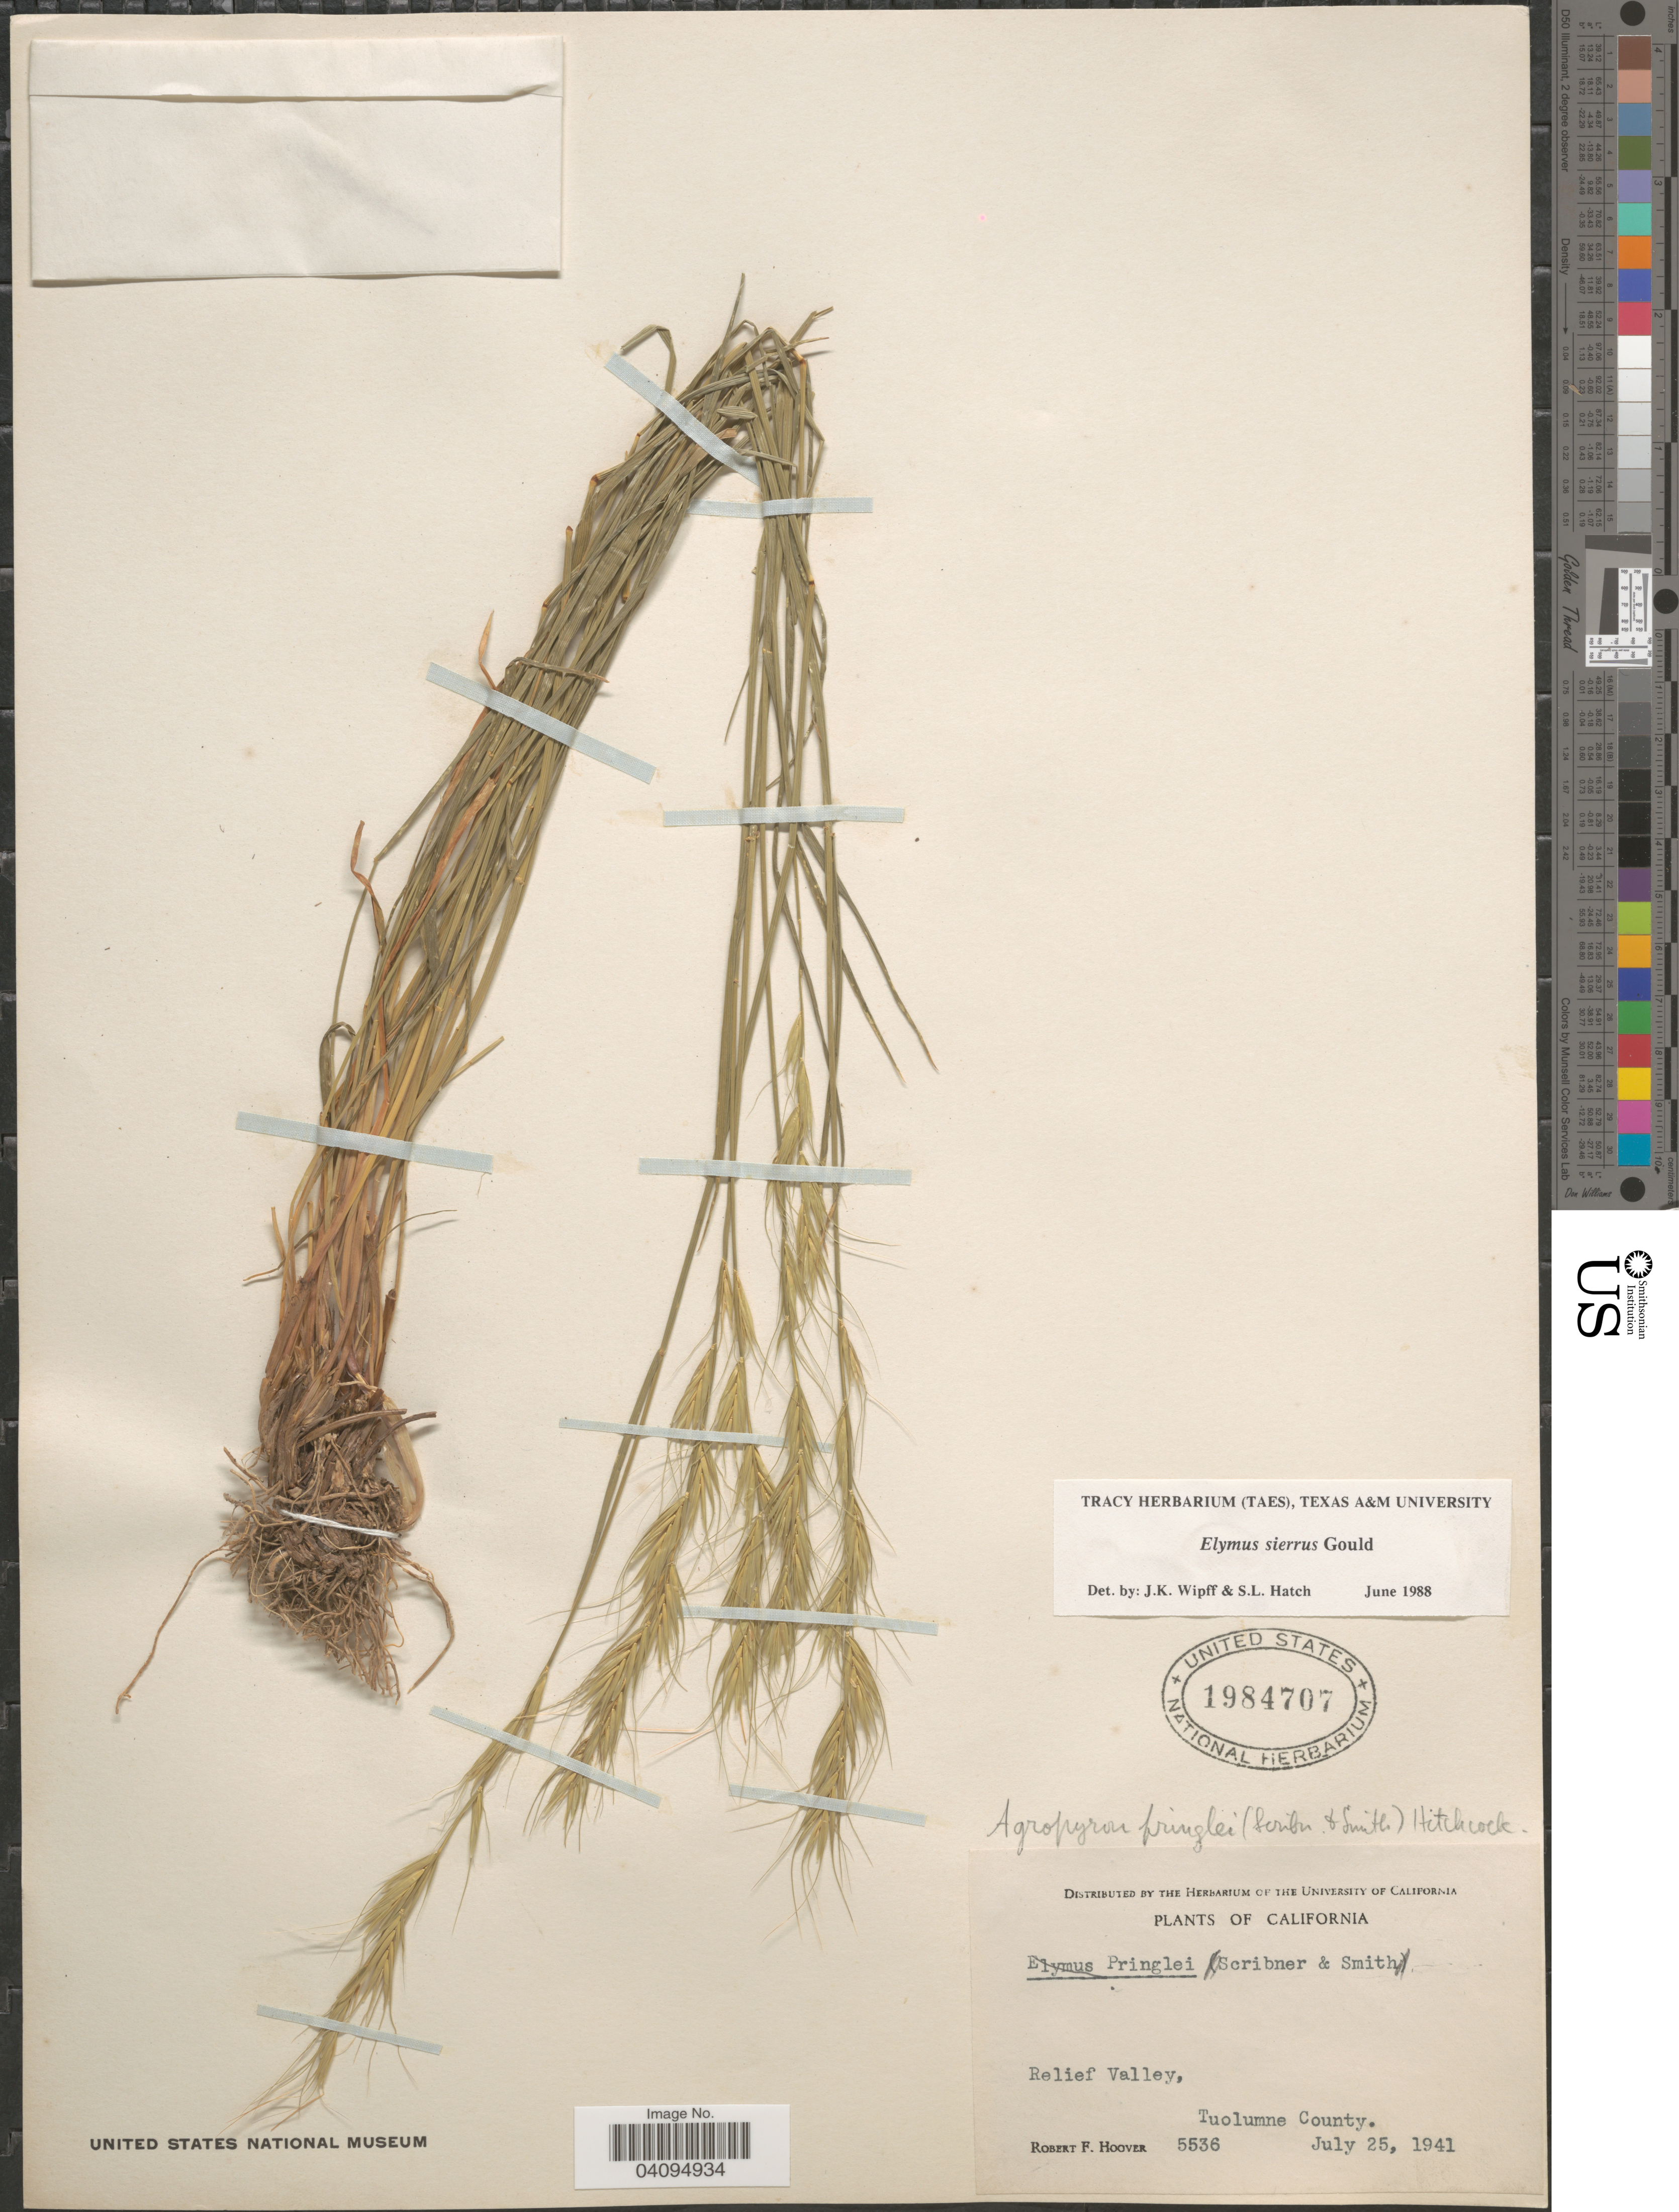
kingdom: Plantae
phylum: Tracheophyta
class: Liliopsida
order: Poales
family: Poaceae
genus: Elymus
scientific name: Elymus sierrae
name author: Gould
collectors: R. F. Hoover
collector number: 5536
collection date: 1941-07-25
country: United States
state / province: California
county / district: Tuolumne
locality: Relief Valley, Tuolumne County.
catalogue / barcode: US 1984707